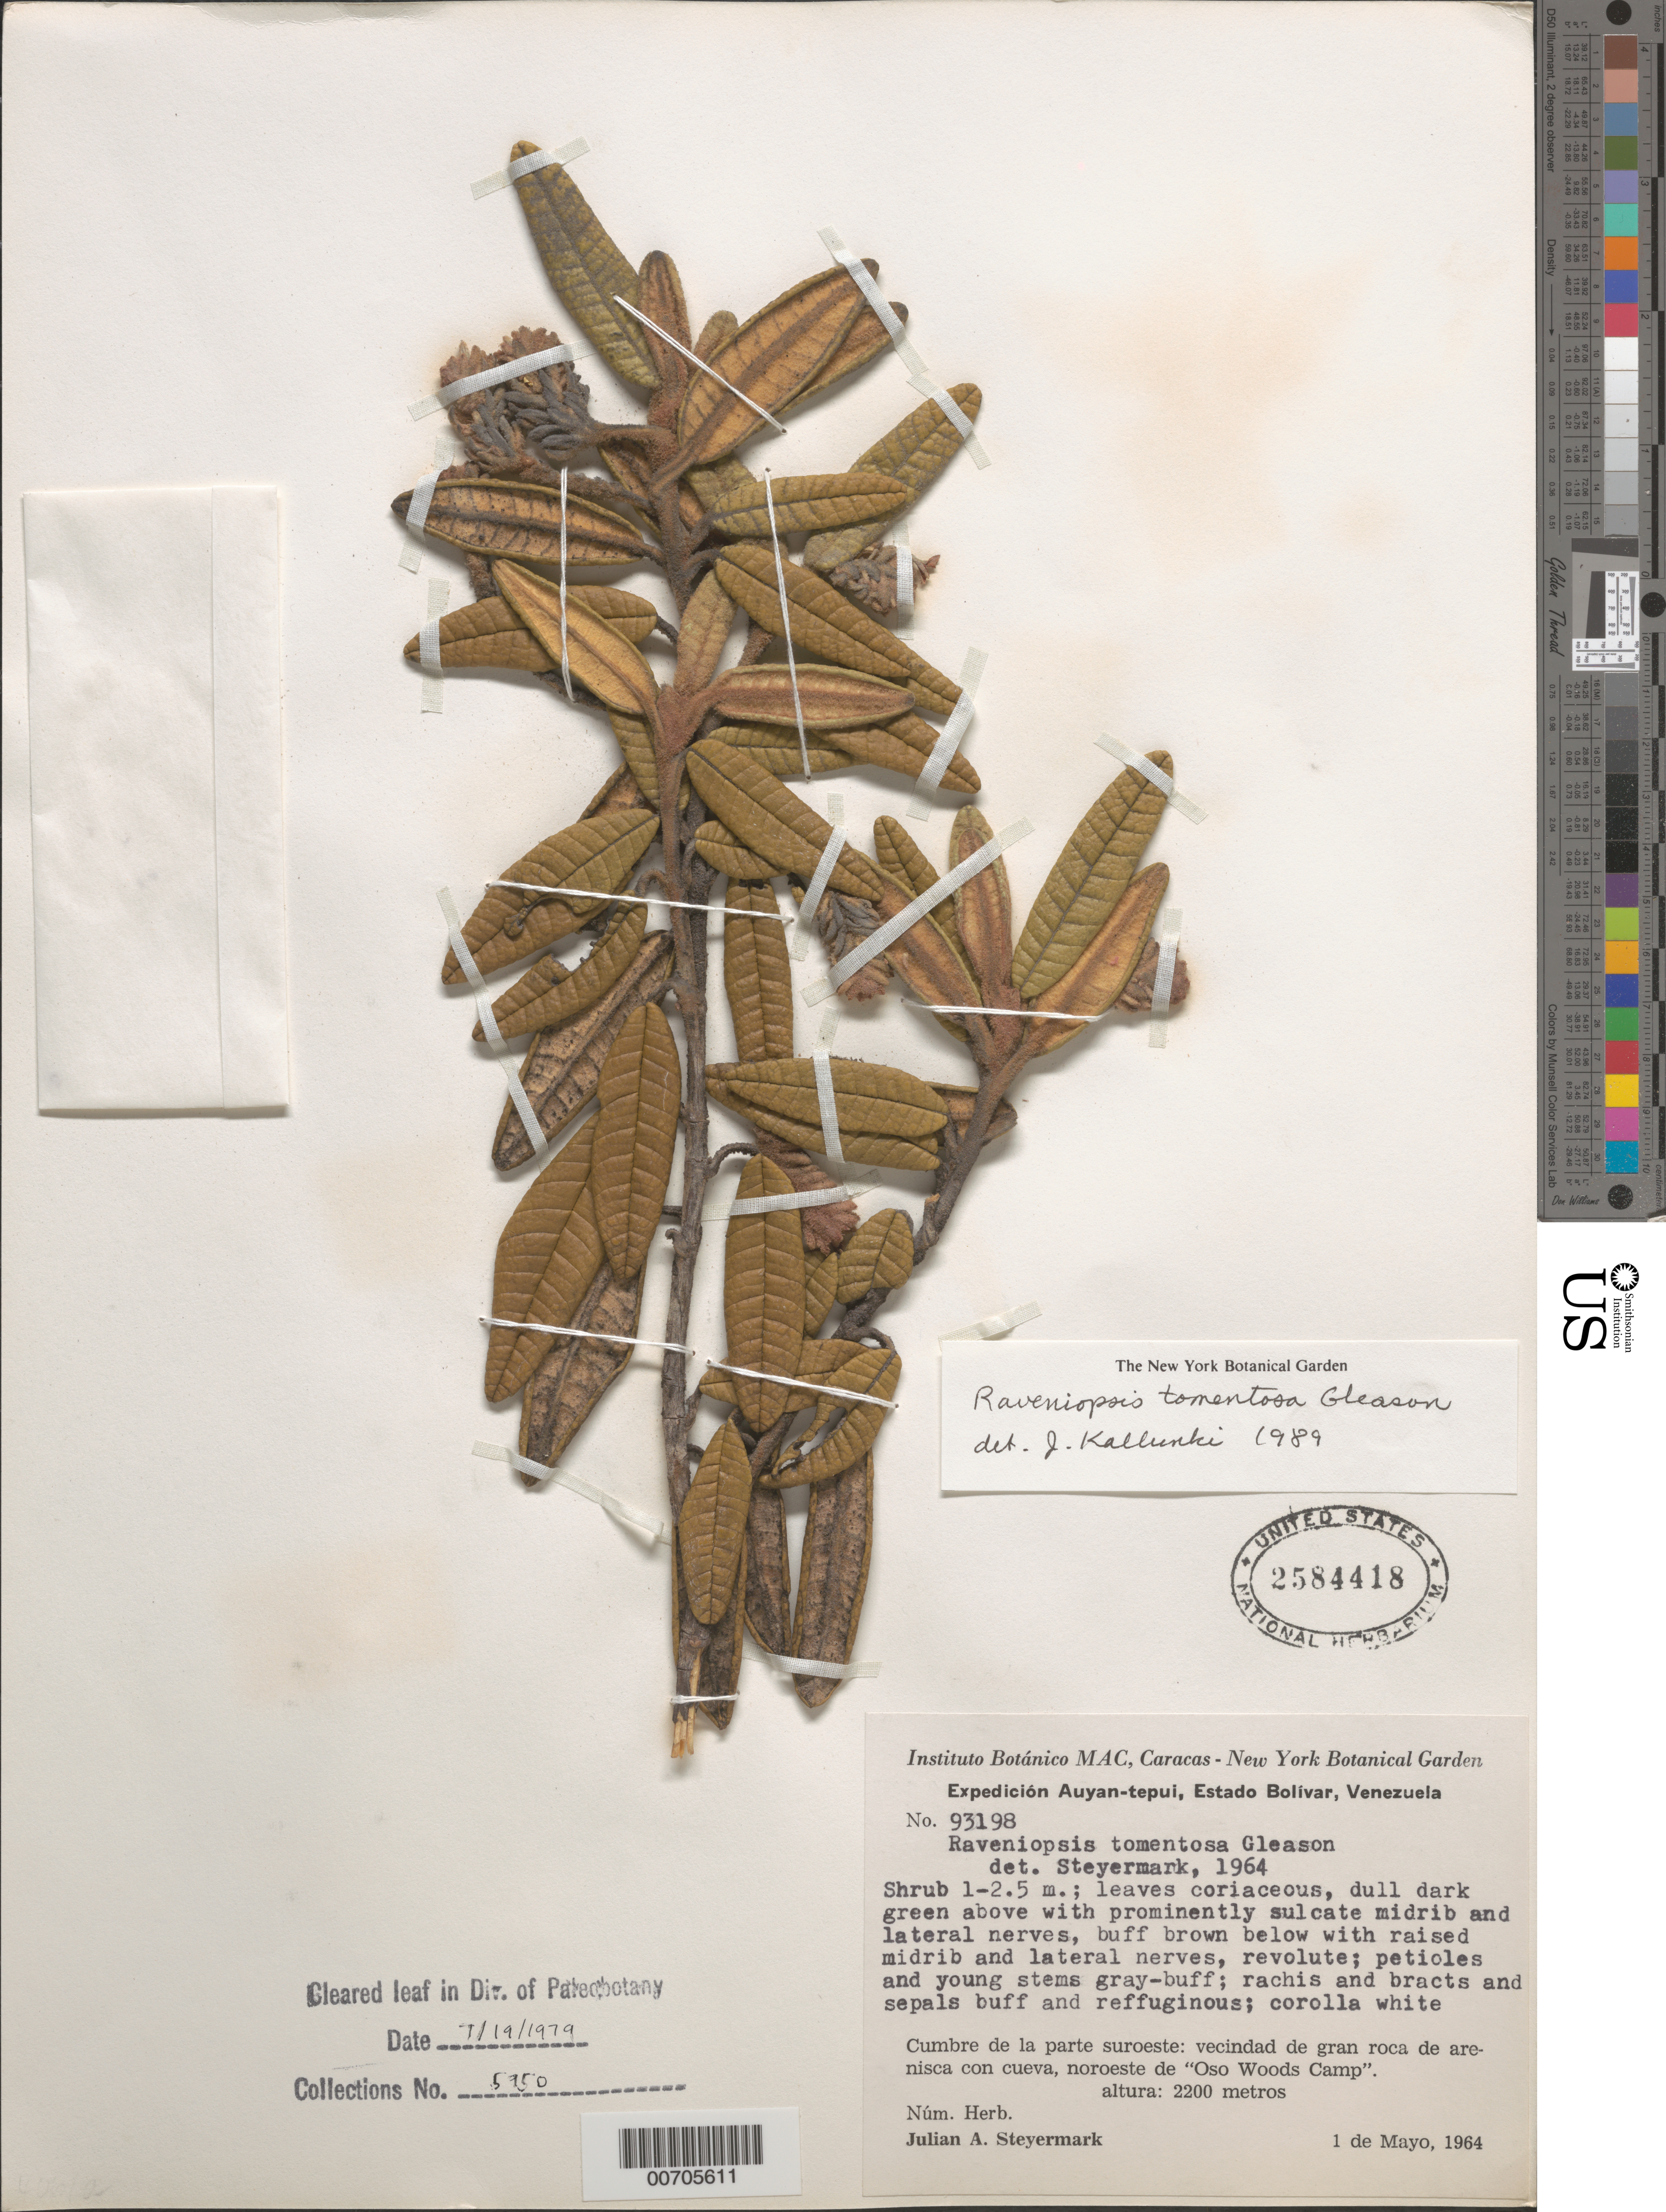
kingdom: Plantae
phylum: Tracheophyta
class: Magnoliopsida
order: Sapindales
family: Rutaceae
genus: Raveniopsis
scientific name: Raveniopsis tomentosa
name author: Gleason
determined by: Kallunki, Jacquelyn A.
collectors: J. Steyermark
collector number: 93198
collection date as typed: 1-May-64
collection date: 1964-05-01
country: Venezuela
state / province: Bolívar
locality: Auyan-tepuí, "Oso Woods Camp"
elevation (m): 2200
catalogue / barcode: US 2584418